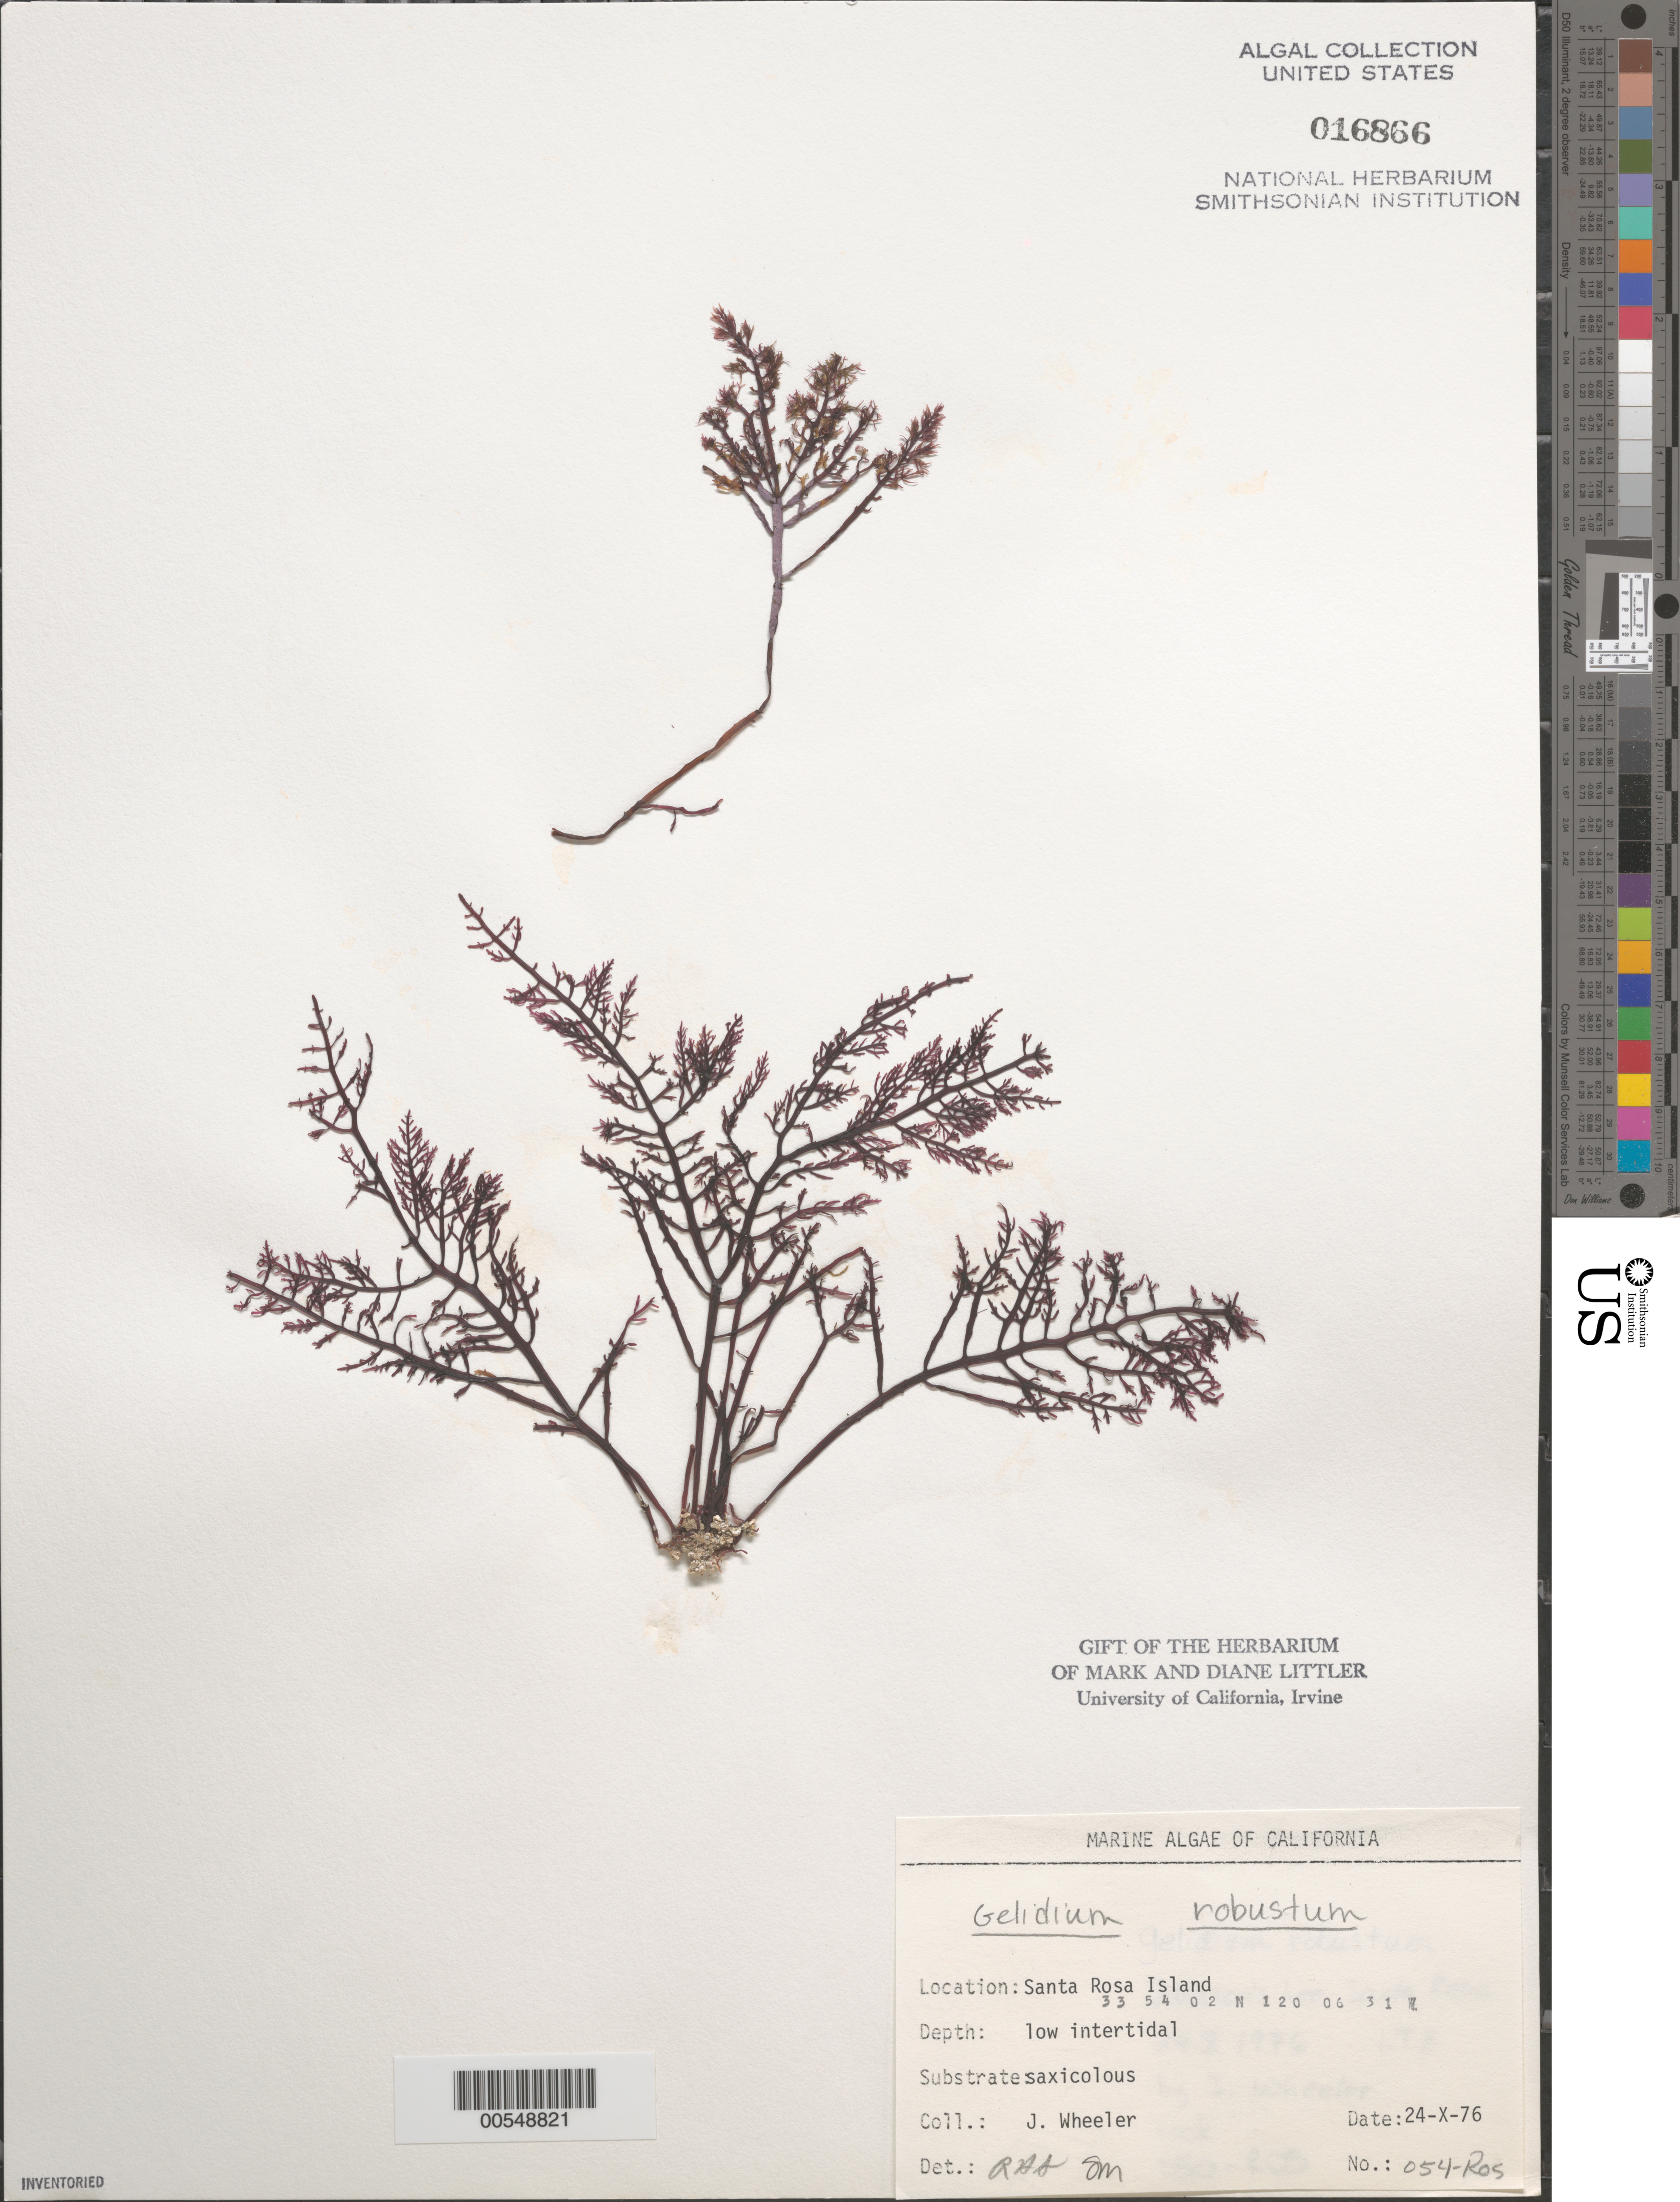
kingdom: Plantae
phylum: Rhodophyta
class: Florideophyceae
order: Gelidiales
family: Gelidiaceae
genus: Gelidium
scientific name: Gelidium robustum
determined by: Sims, Robert H.; Murray, S. N.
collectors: J. L. Wheeler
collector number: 054-ros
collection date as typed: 24 Oct 1976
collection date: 1976-10-24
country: United States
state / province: California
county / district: Santa Barbara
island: Santa Rosa Island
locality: Johnson's Lee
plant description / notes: BLM-SOCALBIGHT Rocky Intertidal Survey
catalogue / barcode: US 16866